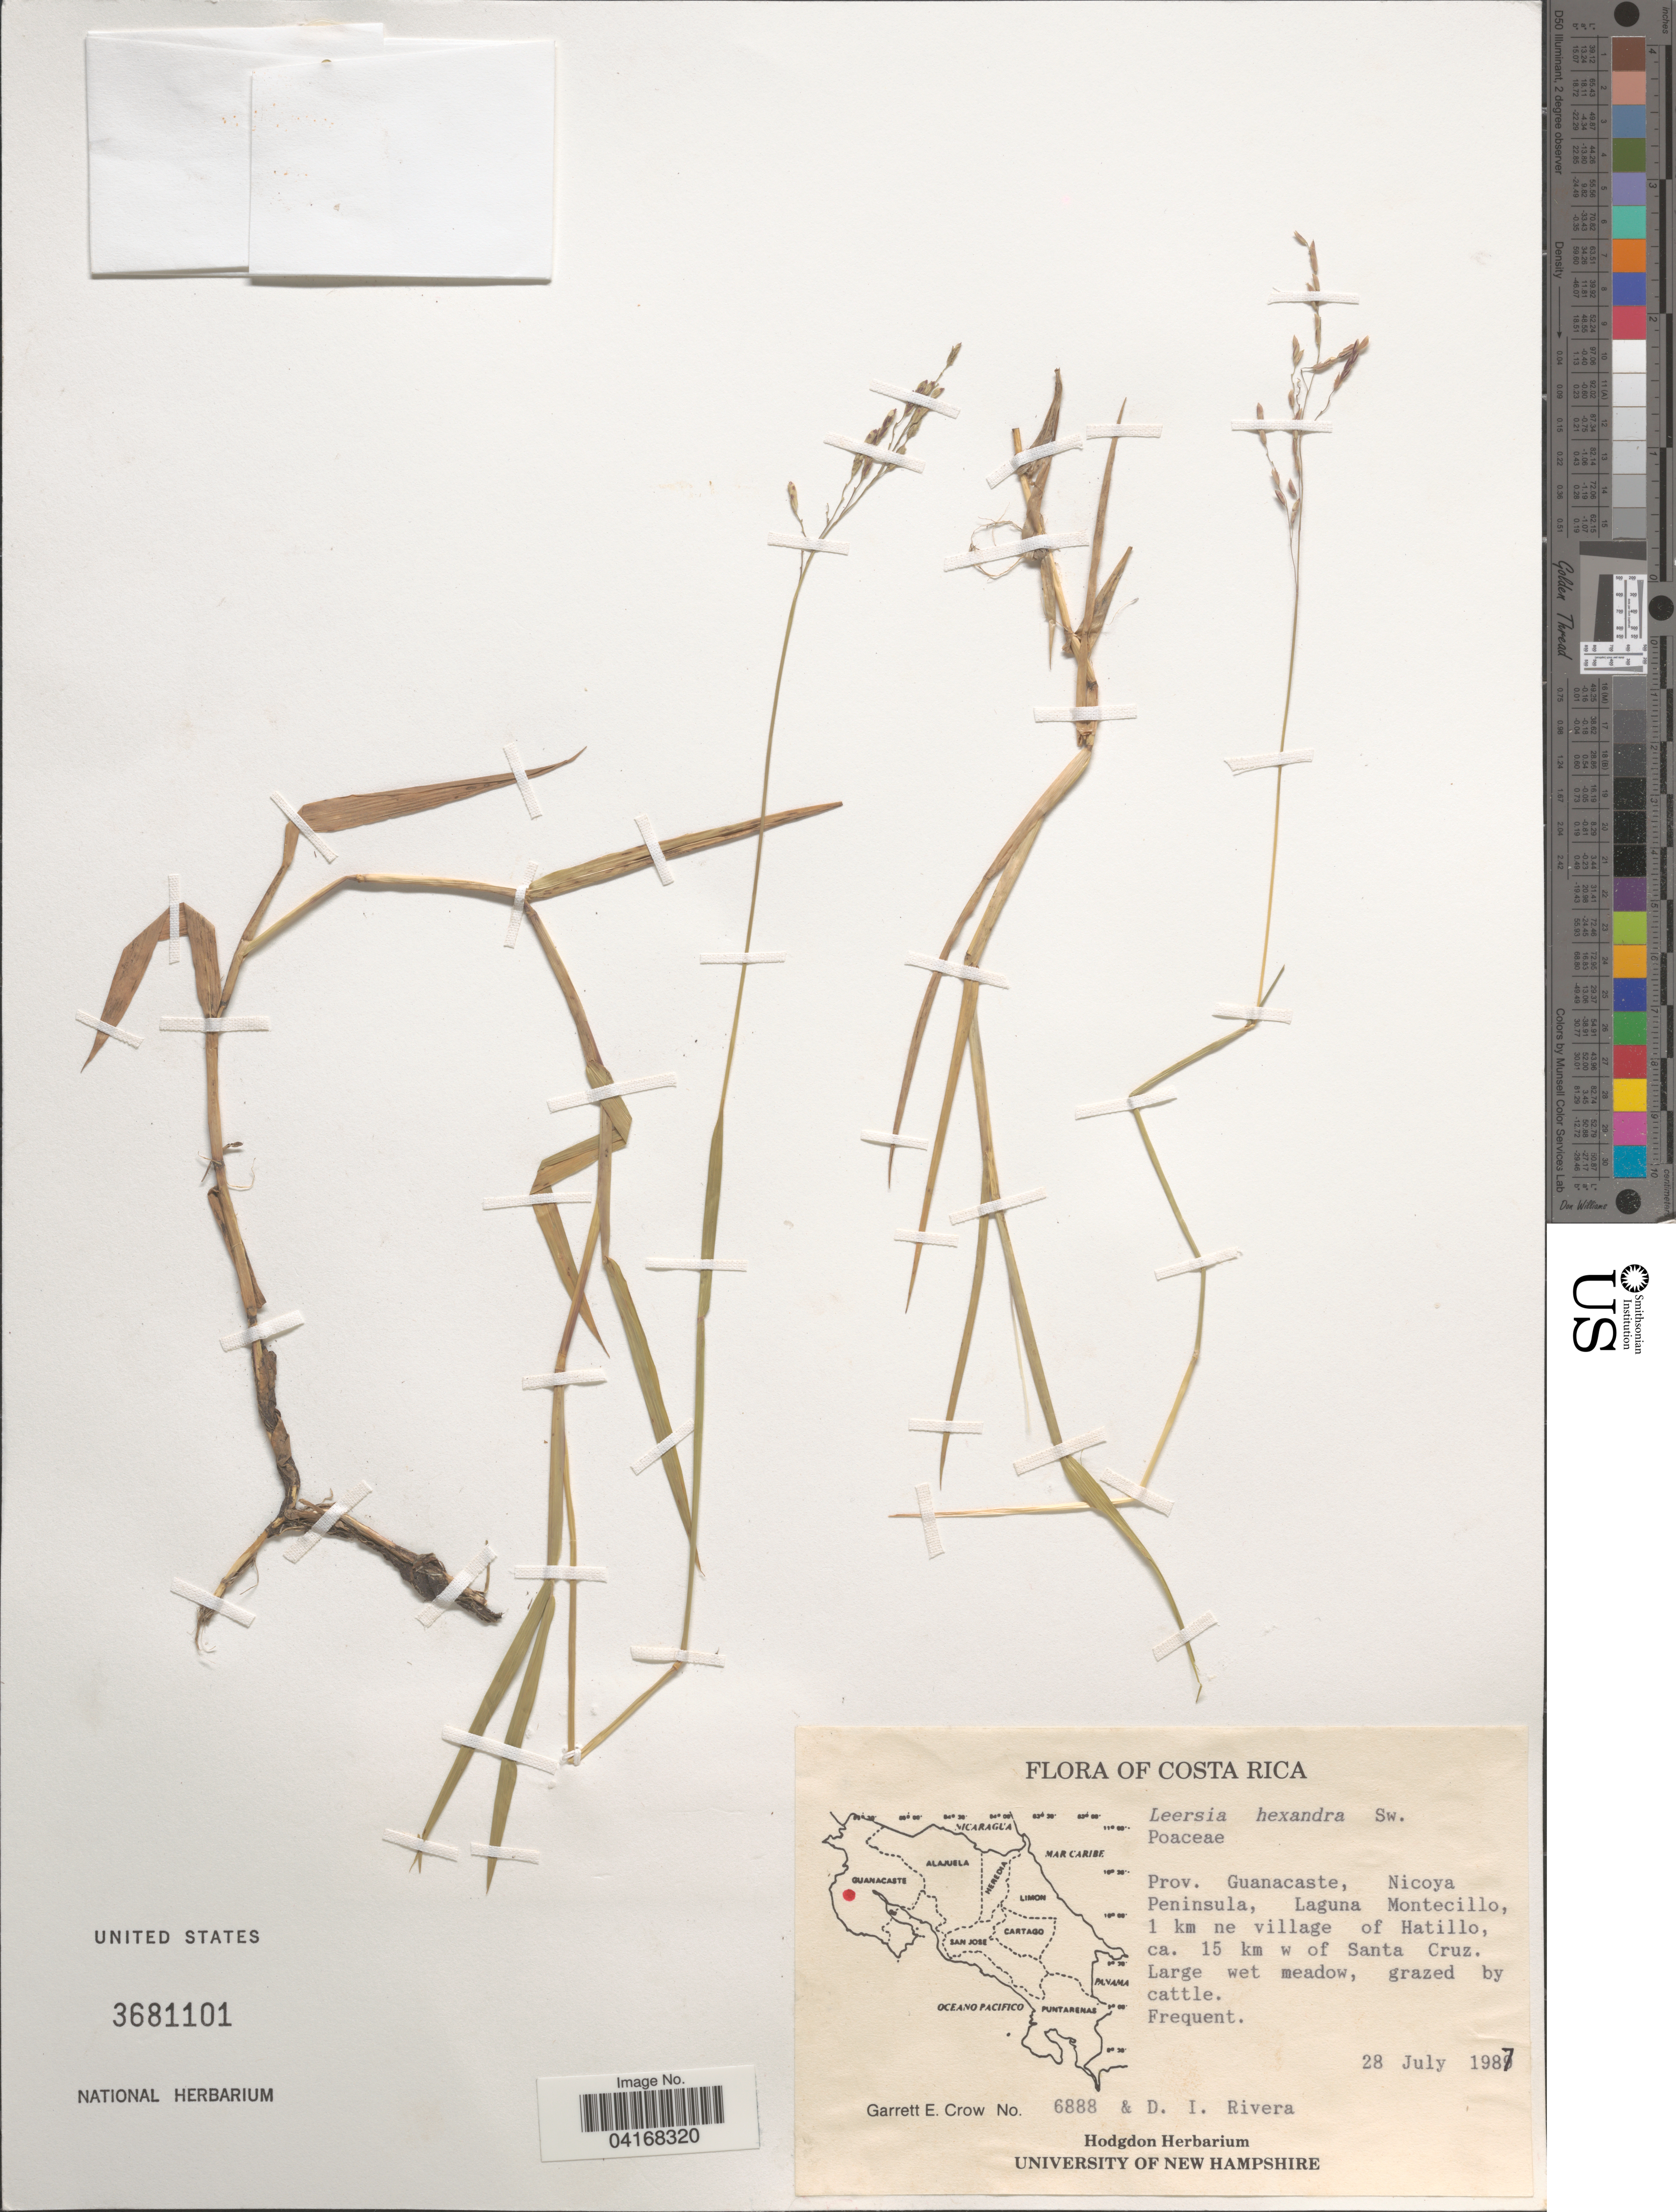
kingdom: Plantae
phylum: Tracheophyta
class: Liliopsida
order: Poales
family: Poaceae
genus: Leersia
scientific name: Leersia hexandra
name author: Sw.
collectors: G. E. Crow & D. Rivera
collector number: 6888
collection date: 1987-07-28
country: Costa Rica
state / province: Guanacaste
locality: Nicoya Peninsula, Laguna Montecillo, 1 km ne village of Hatillo, ca. 15 km w of Santa Cruz.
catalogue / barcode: US 3681101